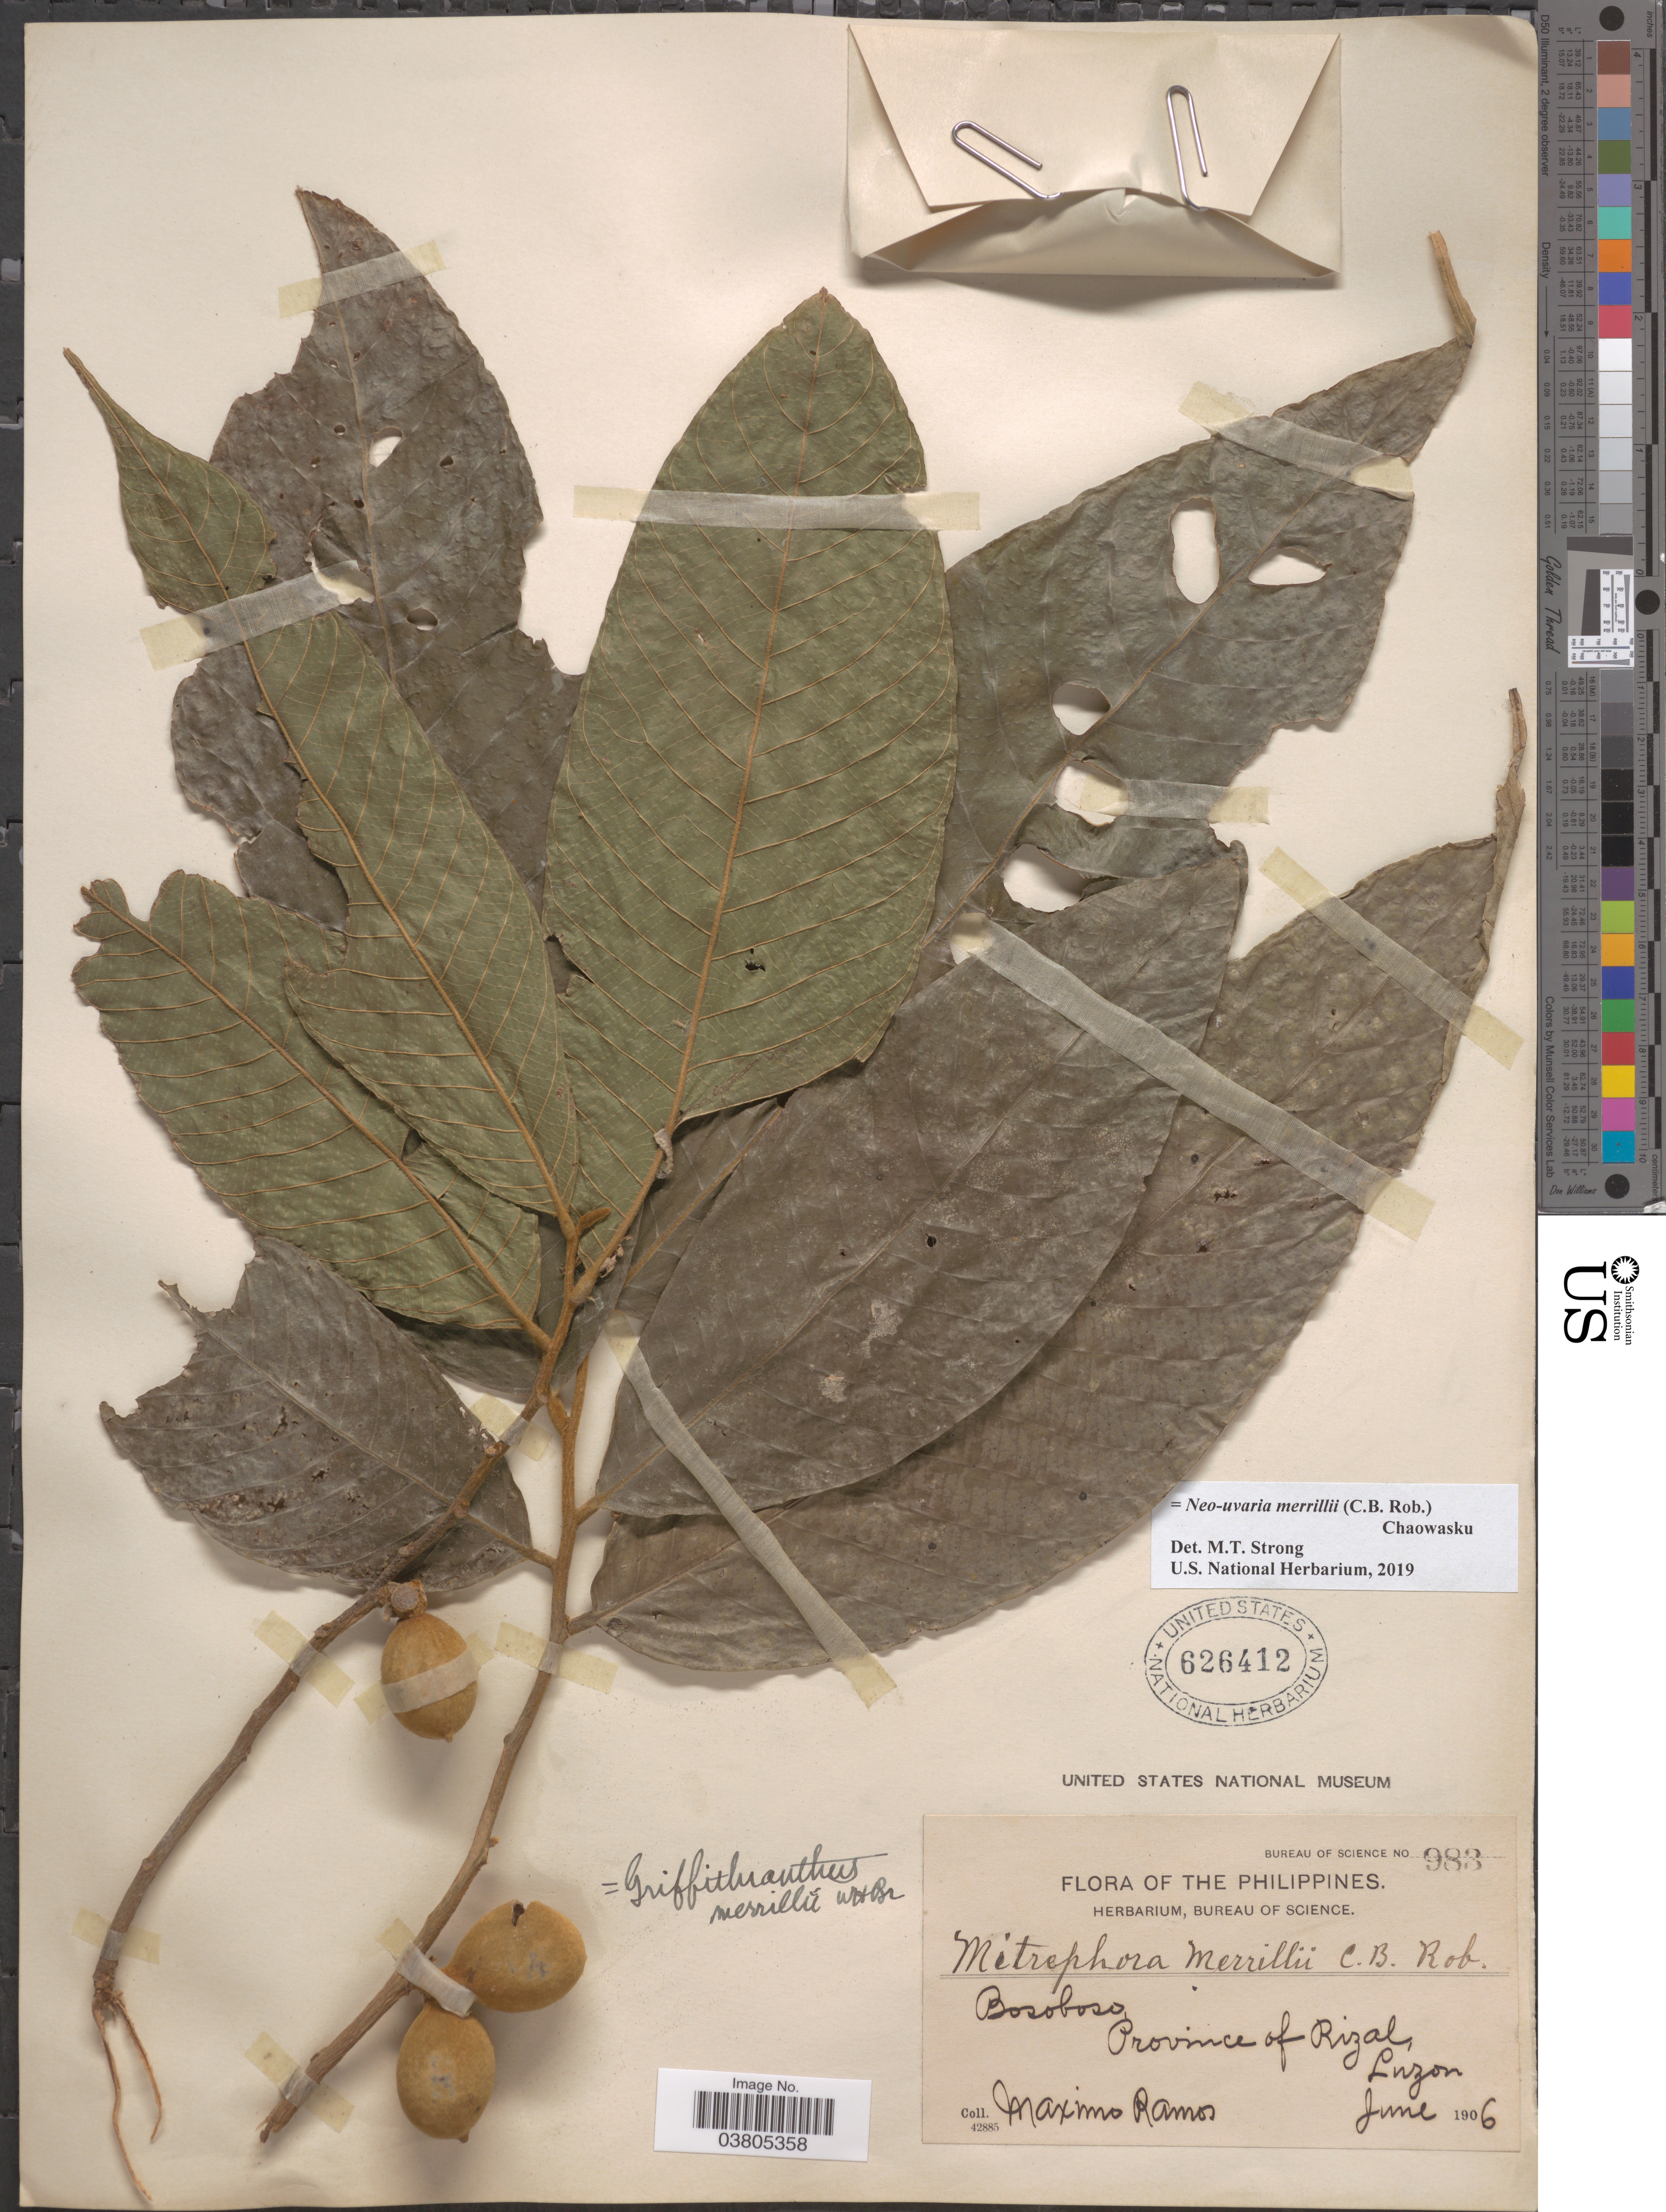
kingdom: Plantae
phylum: Tracheophyta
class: Magnoliopsida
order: Magnoliales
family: Annonaceae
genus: Neo-Uvaria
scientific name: Neo-uvaria merrillii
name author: (C.B. Rob.) Chaowasku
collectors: M. Ramos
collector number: Bureau of Science 983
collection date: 1906-06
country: Philippines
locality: Bosoboso, Province of Rizal, Luzon.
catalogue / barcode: US 626412